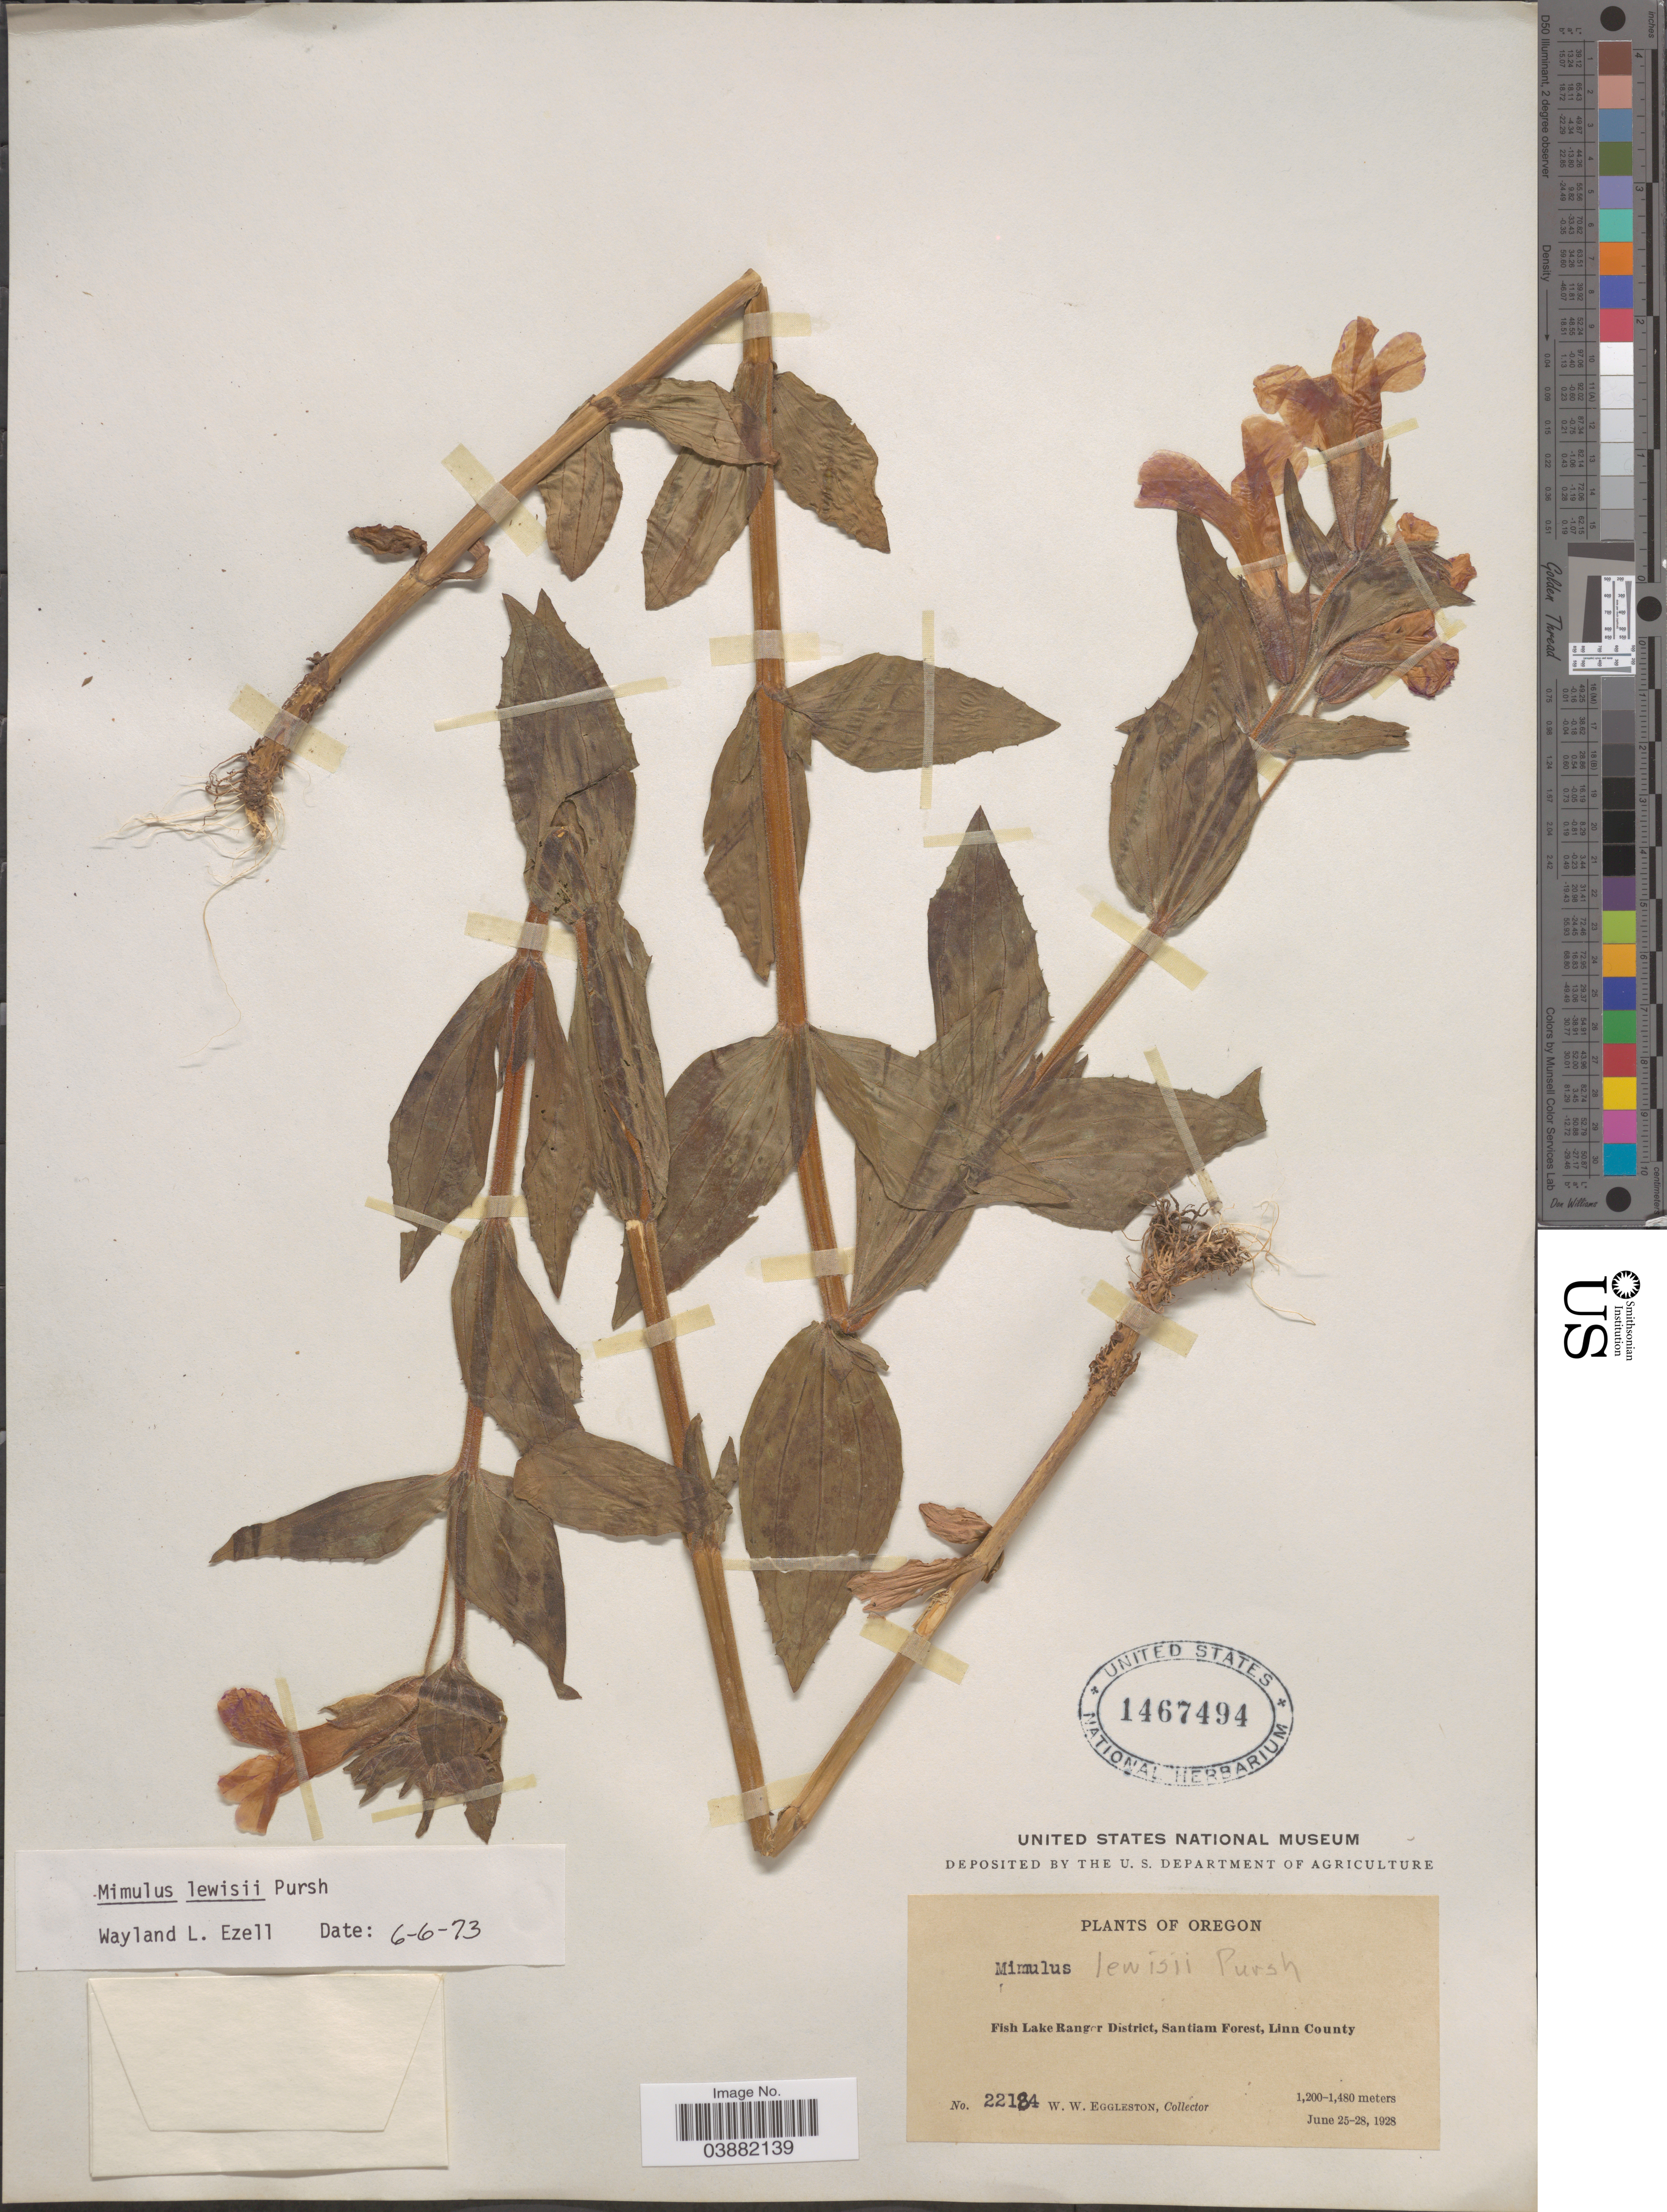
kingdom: Plantae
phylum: Tracheophyta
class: Magnoliopsida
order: Lamiales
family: Phrymaceae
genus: Mimulus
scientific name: Mimulus lewisii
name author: Pursh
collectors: W. W. Eggleston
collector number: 22184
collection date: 1928-06-25/1928-06-28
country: United States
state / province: Oregon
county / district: Linn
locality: Fish Lake Ranger District, Santiam Forest, Linn County.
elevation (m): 1200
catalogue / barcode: US 1467494